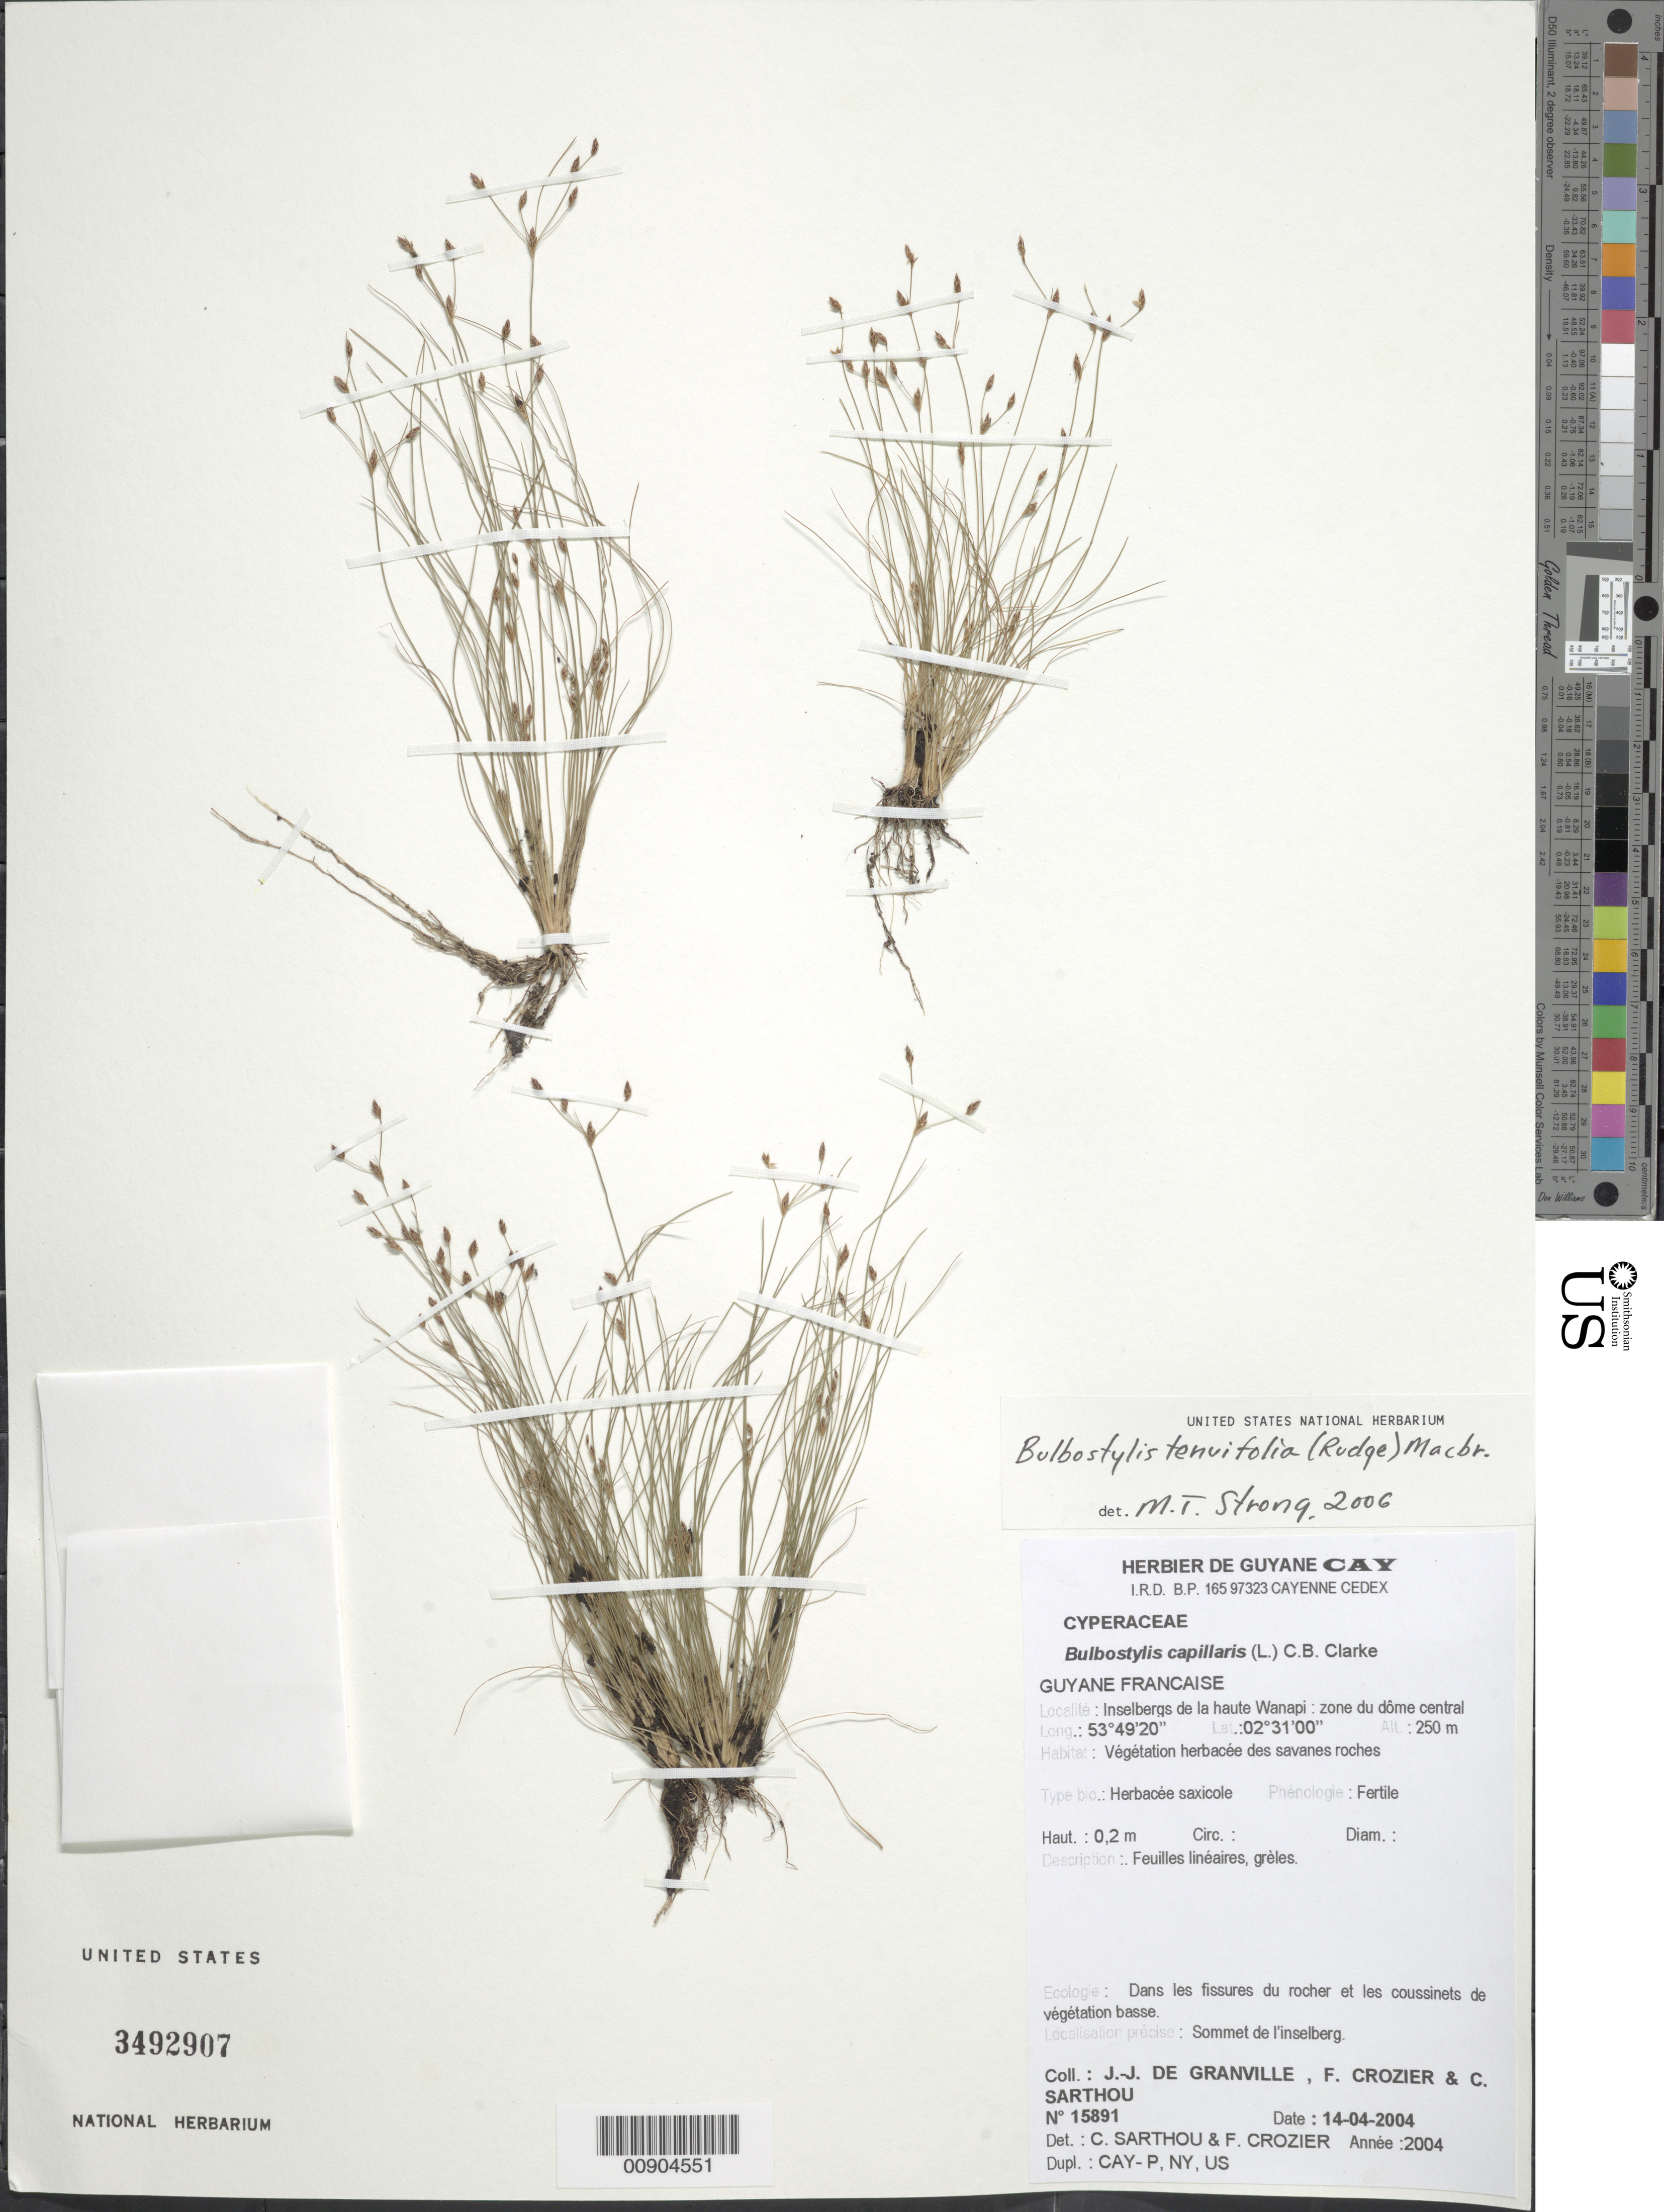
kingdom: Plantae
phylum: Tracheophyta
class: Liliopsida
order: Poales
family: Cyperaceae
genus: Bulbostylis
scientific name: Bulbostylis tenuifolia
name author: (Rudge) J.F. Macbr.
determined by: Strong, M. T., (US), Smithsonian Institution - National Museum of Natural History (UNITED STATES)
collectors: J.-J. de Granville, F. Crozier & C. Sarthou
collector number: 15891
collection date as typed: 14-Apr-04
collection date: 2004-04-14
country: French Guiana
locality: Inselbergs de la haute Wanapi, sommet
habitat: Végétation herbacée des savanes roches; dans les fissures du rocher et les coussinets de végétation basse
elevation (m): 250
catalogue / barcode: US 3492907